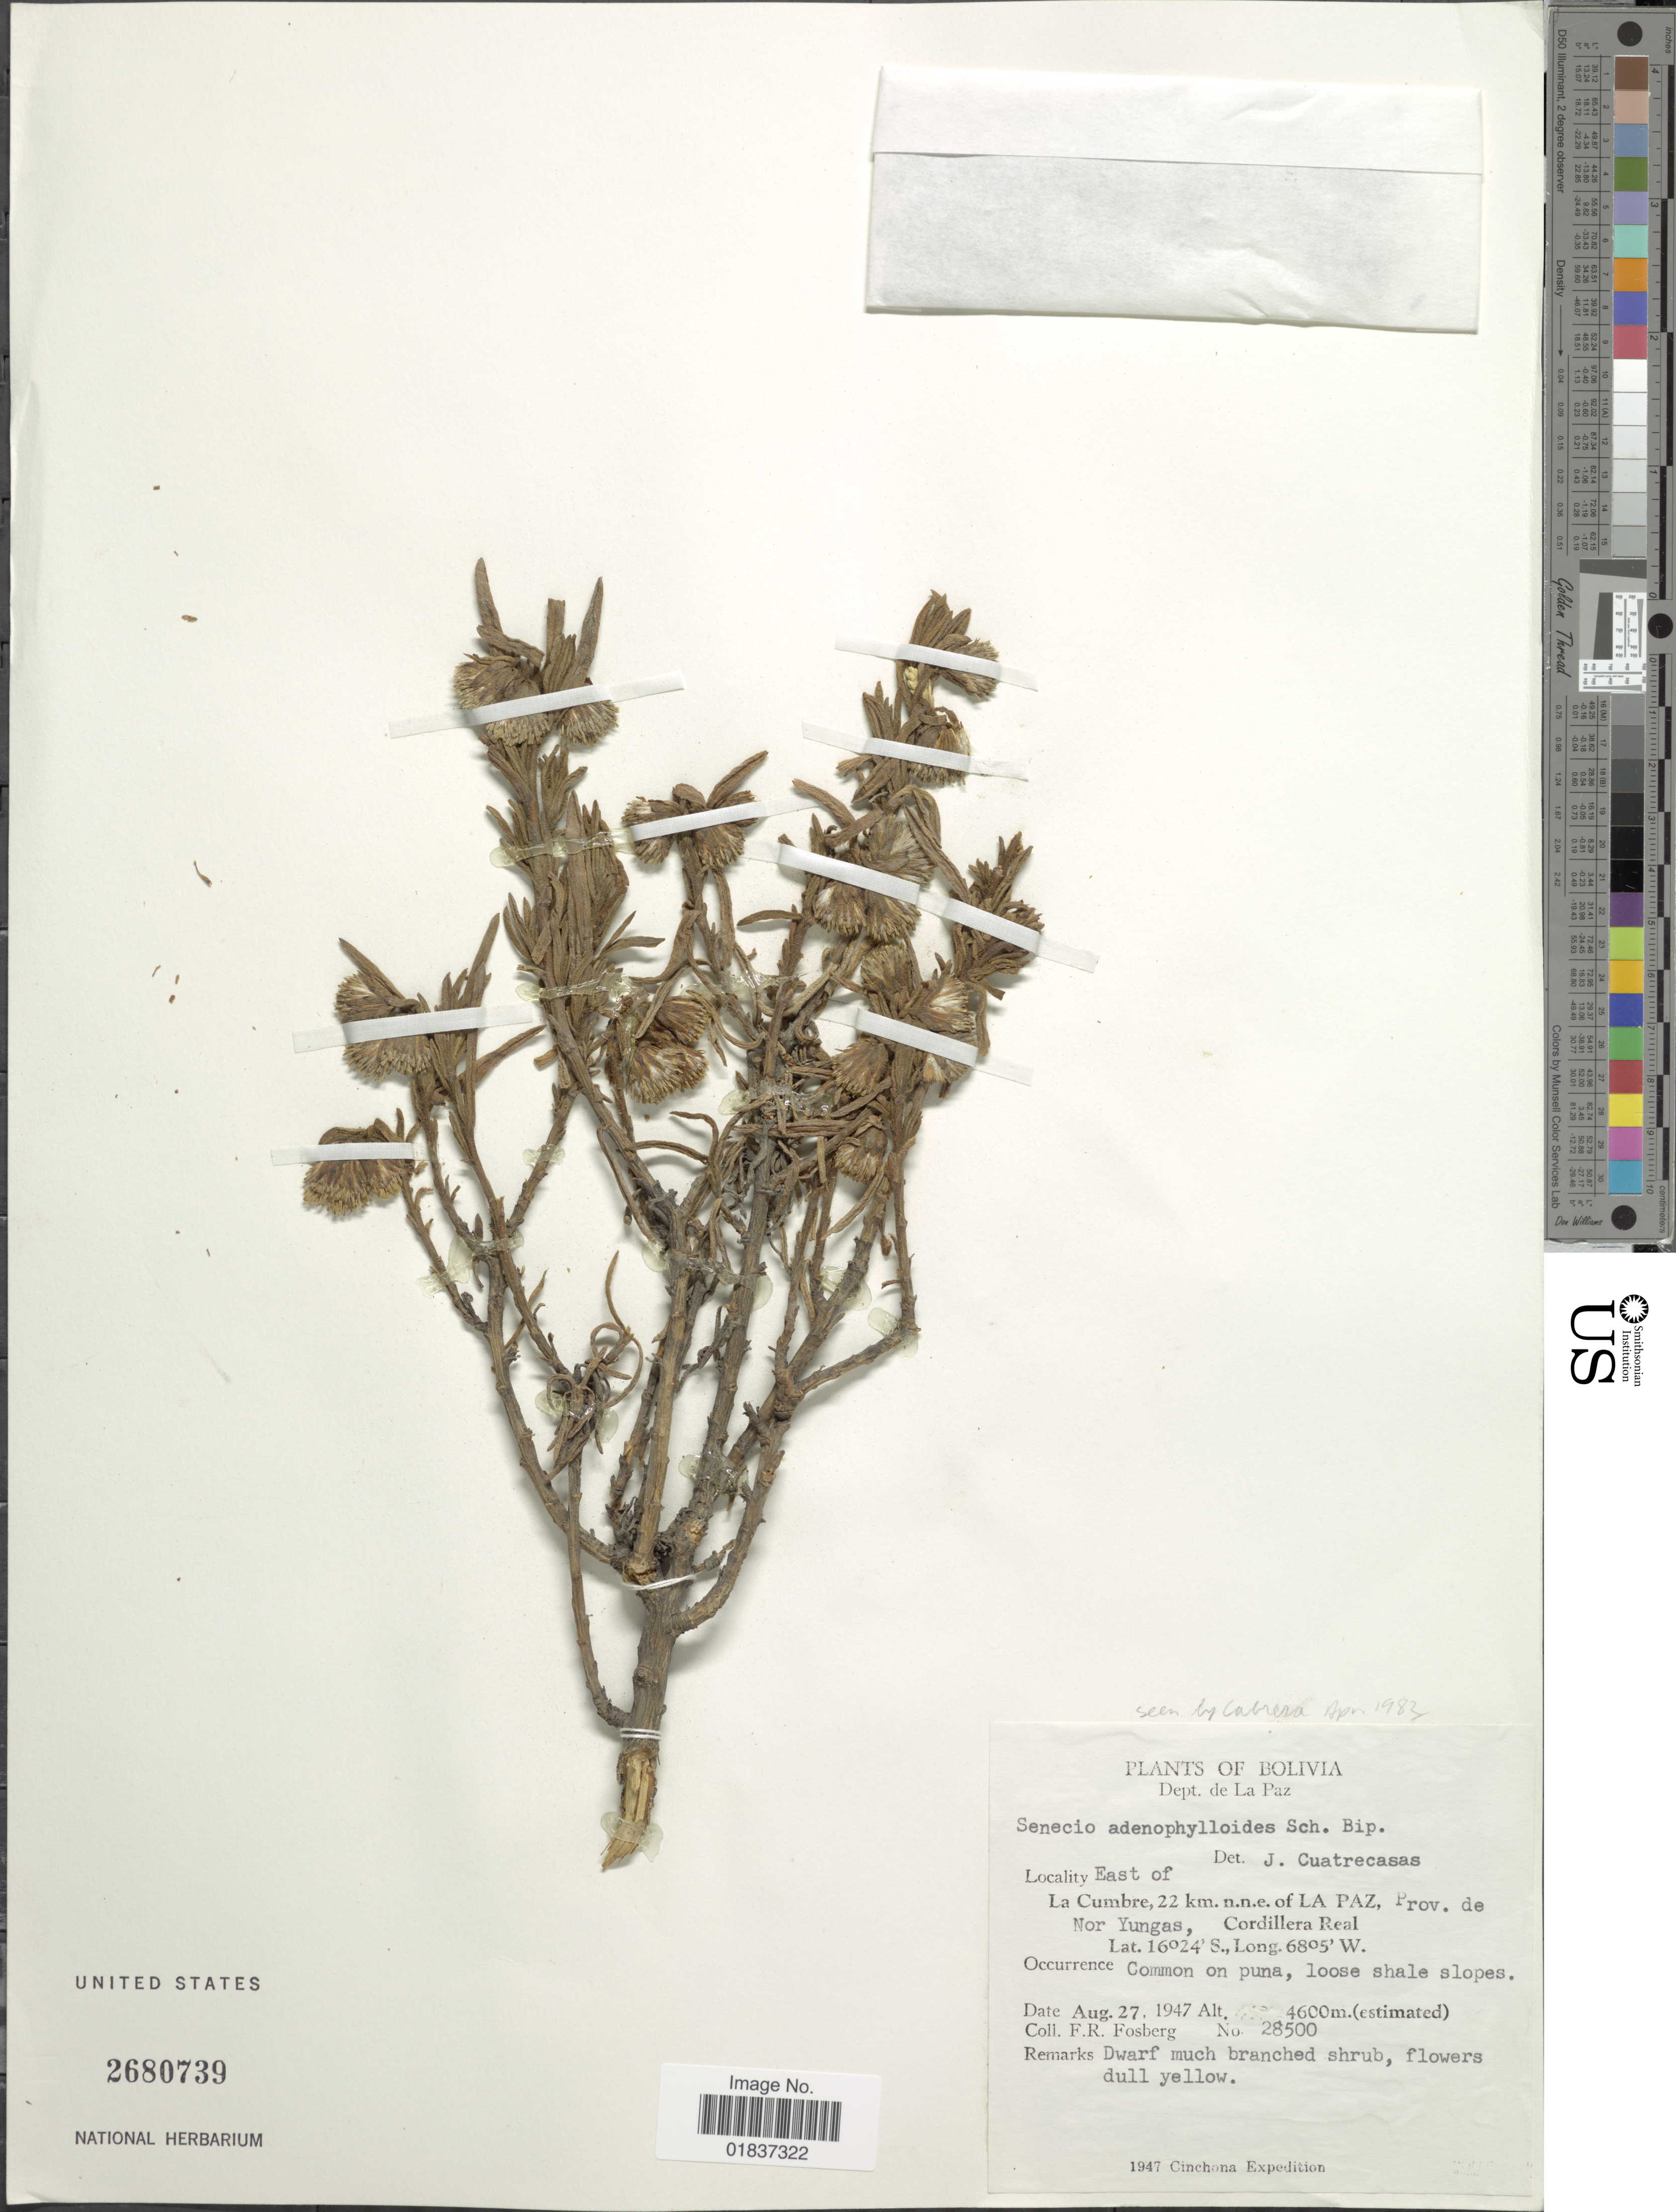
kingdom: Plantae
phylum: Tracheophyta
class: Magnoliopsida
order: Asterales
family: Asteraceae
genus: Senecio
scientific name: Senecio rufescens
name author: DC.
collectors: F. R. Fosberg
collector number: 28500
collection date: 1947-08-27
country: Bolivia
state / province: La Paz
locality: Dept. de La Paz. La Cumbre, 22 km. n.n.e. of La Paz, Prov. de Nor Yungas, Cordillera Real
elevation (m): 4600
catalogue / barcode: US 2680739